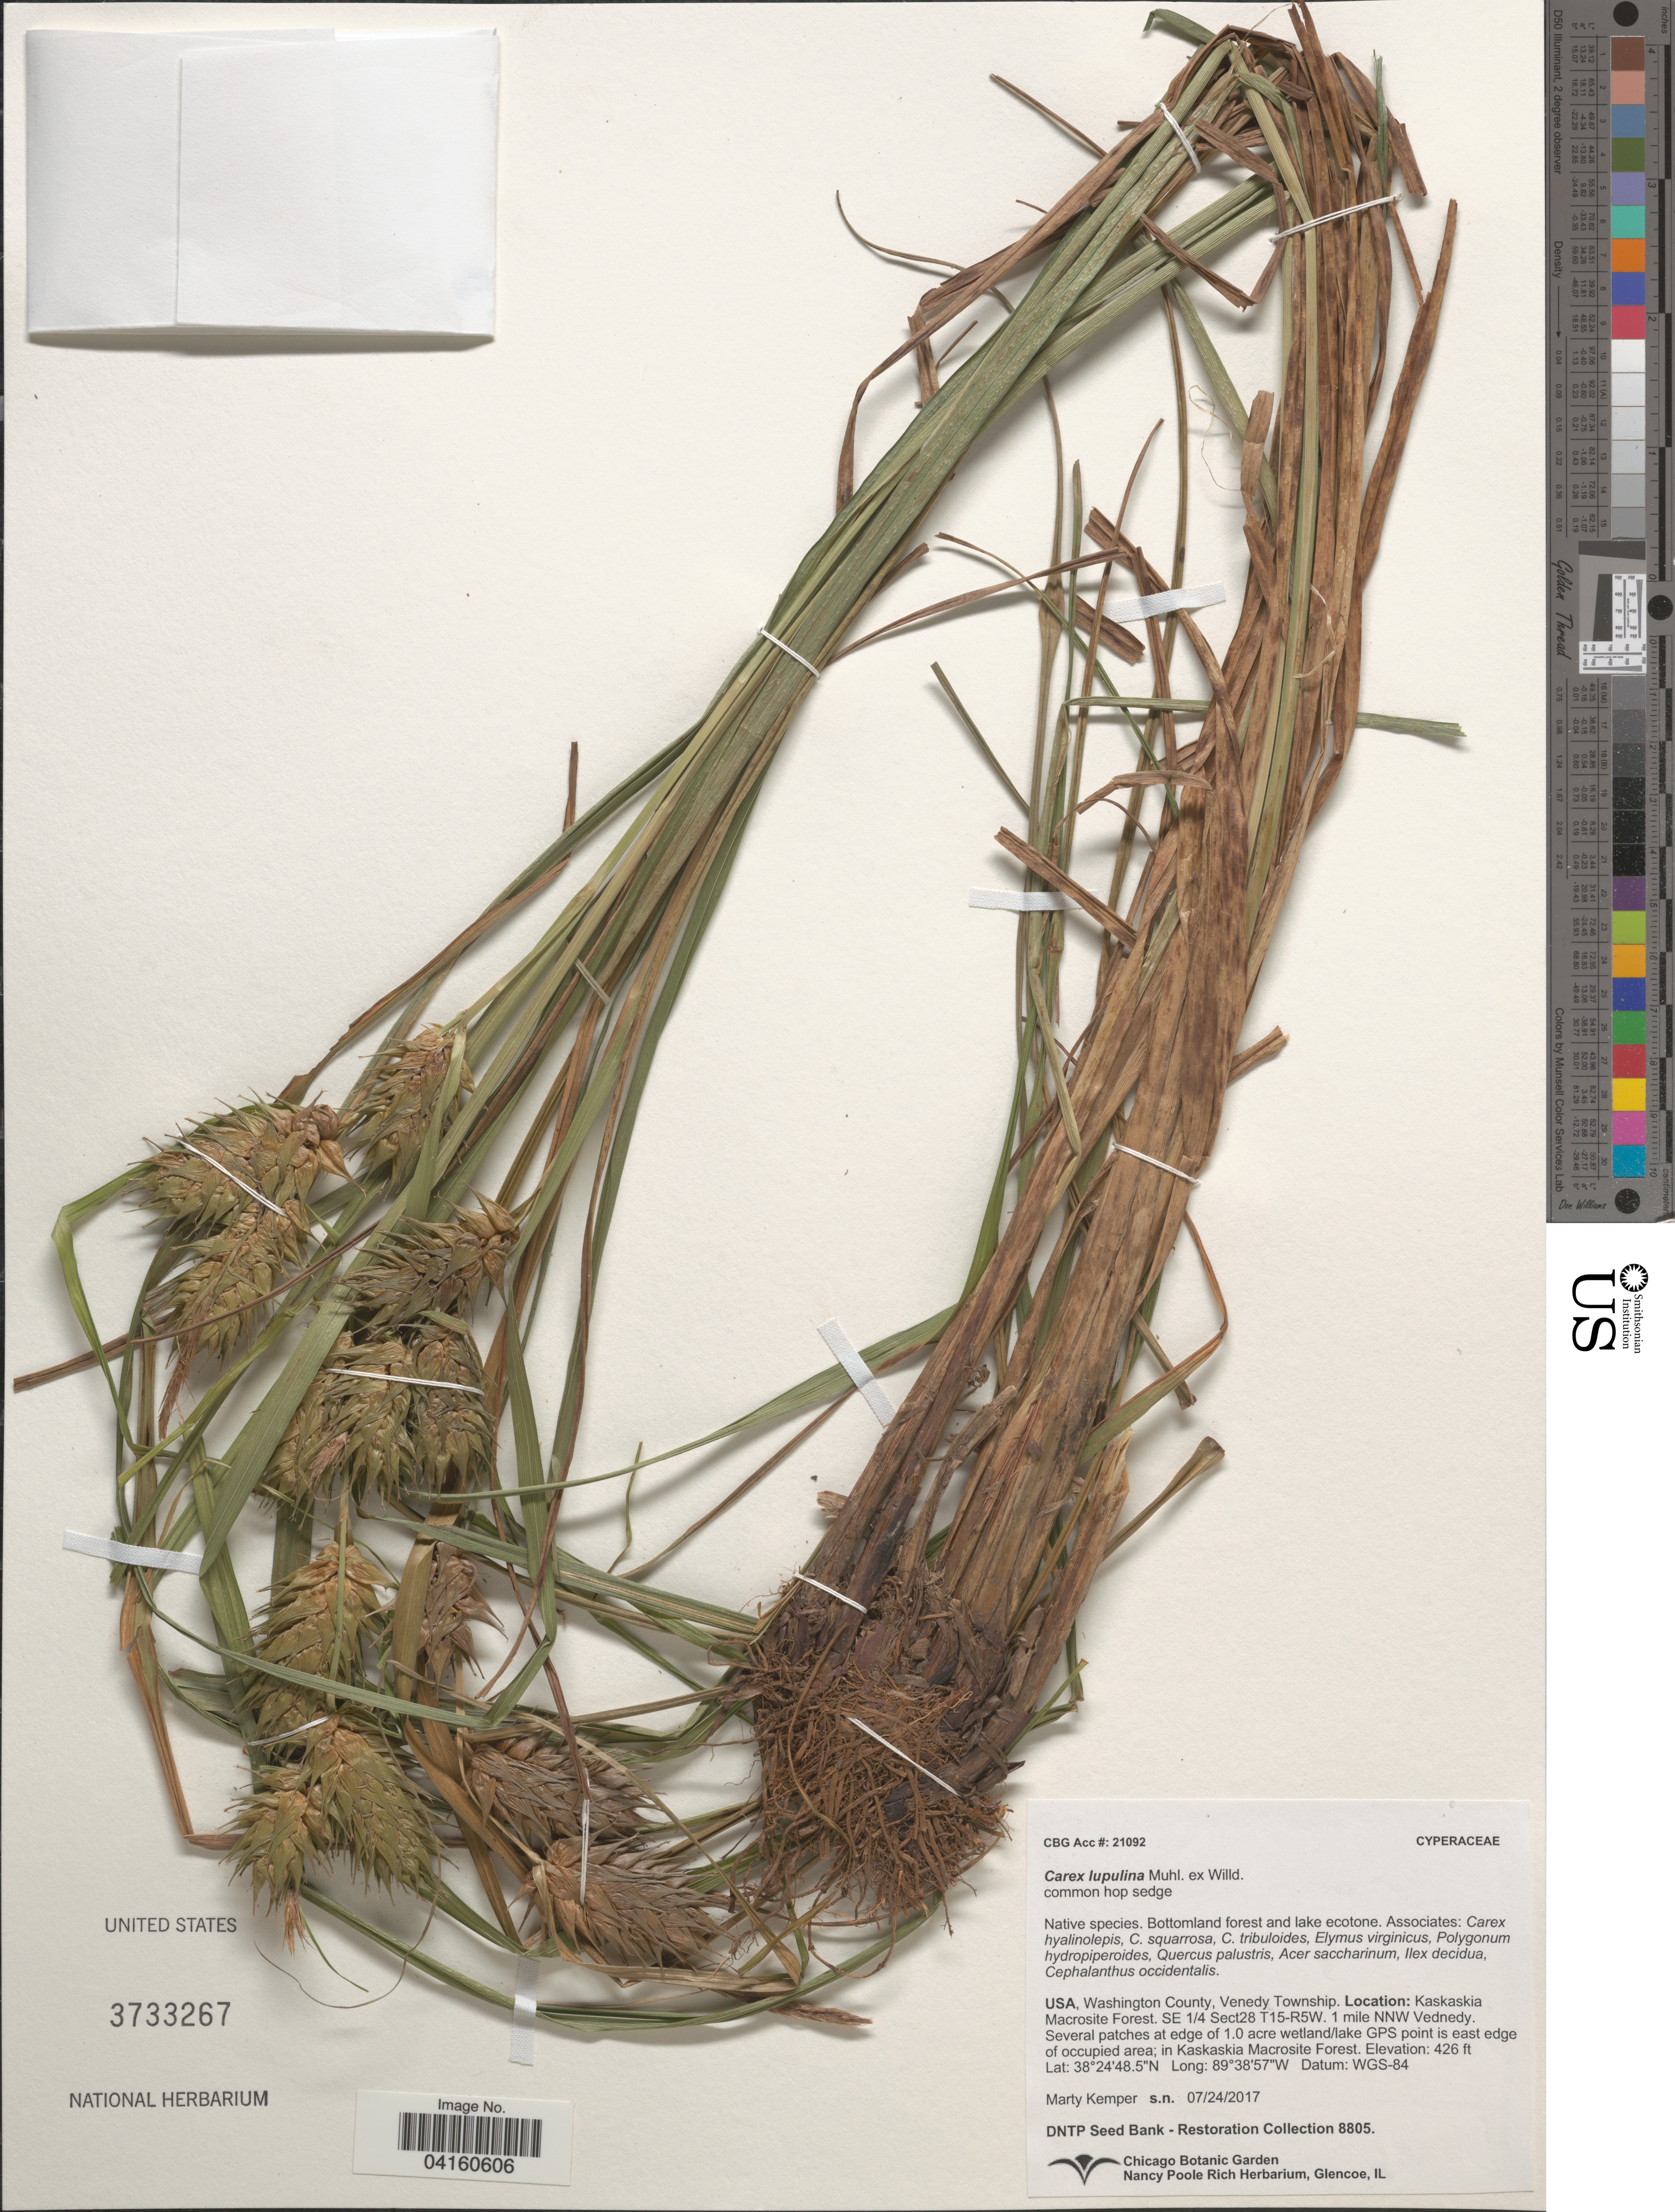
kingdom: Plantae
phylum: Tracheophyta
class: Liliopsida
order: Poales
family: Cyperaceae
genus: Carex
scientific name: Carex lupulina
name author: Muhl. ex Willd.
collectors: M. Kemper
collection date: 2017-07-24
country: United States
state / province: Illinois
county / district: Washington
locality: Washington County, Venedy Township. Kaskaskia Macrosite Forest. SE 1/4 Sect28 T15-R5W. 1 mile NNW Vednedy. Several patches at edge of 1.0 acre wetland/lake GPS point is east edge of occupied area; in Kaskaskia Macrosite Forest.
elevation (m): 130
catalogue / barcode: US 3733267